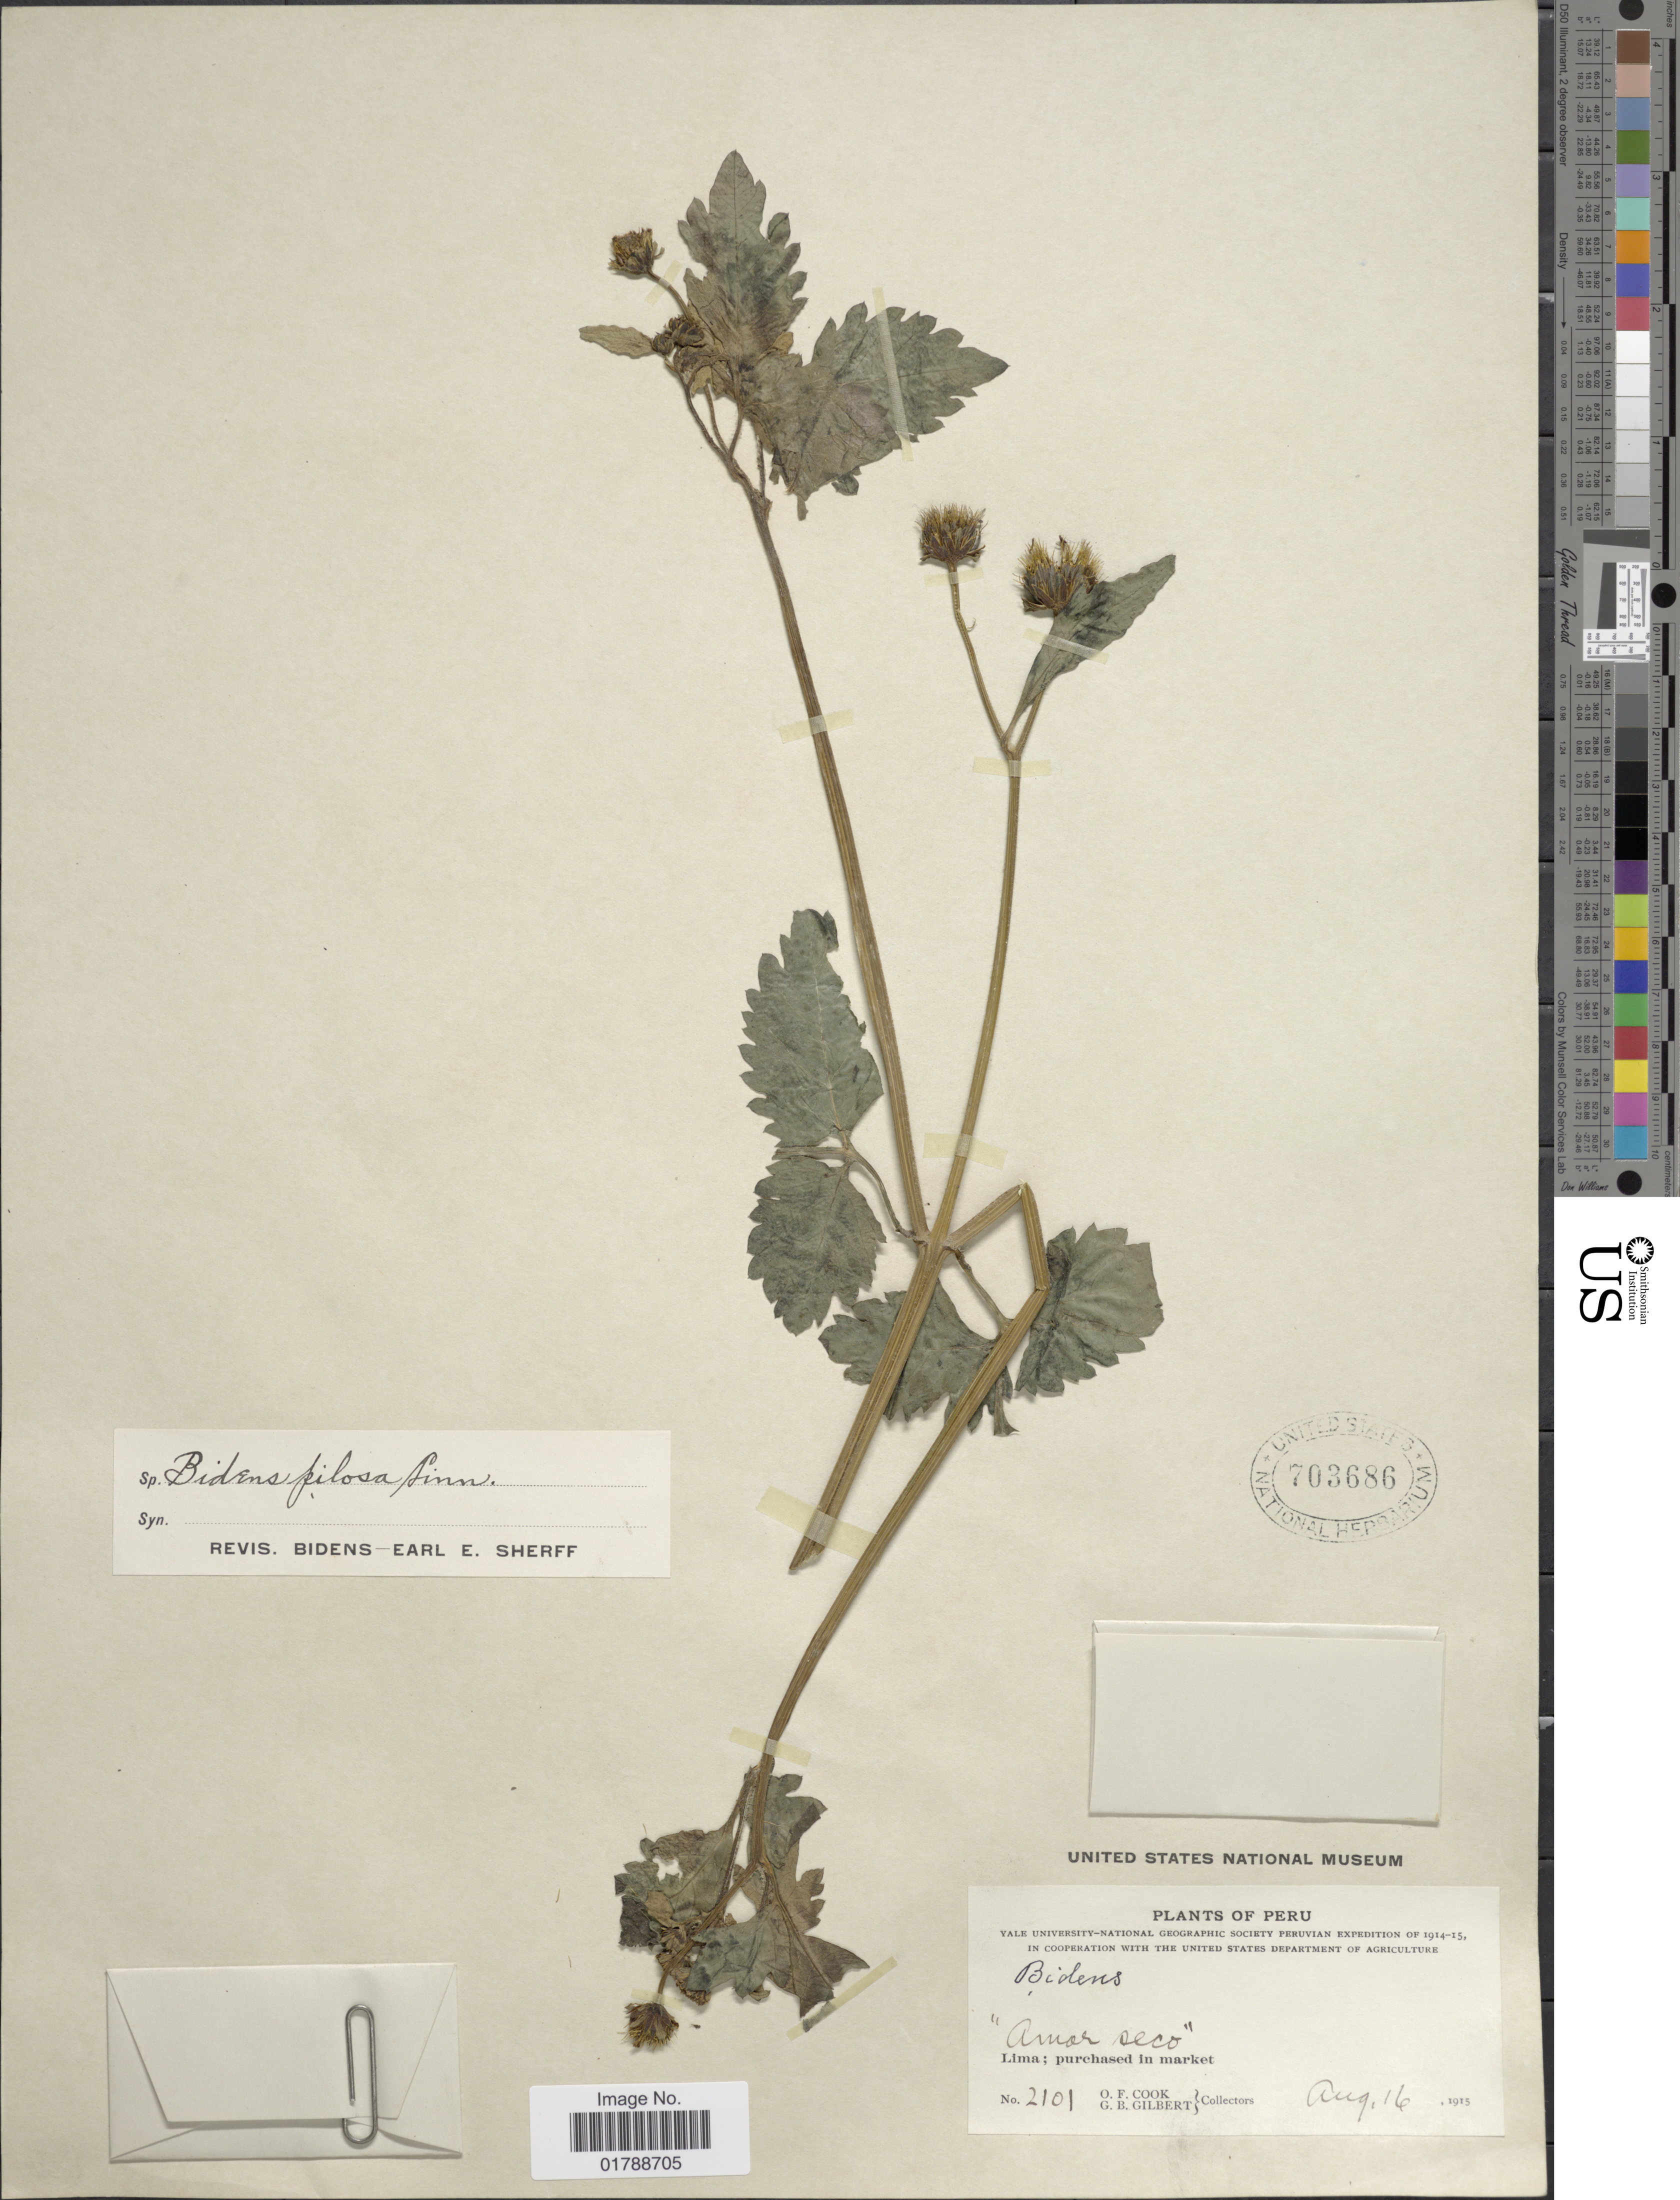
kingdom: Plantae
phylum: Tracheophyta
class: Magnoliopsida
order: Asterales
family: Asteraceae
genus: Bidens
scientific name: Bidens pilosa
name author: L.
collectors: O. F. Cook & G. B. Gilbert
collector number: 2101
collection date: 1915-08-16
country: Peru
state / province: Lima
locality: Purchased in market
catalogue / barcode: US 703686